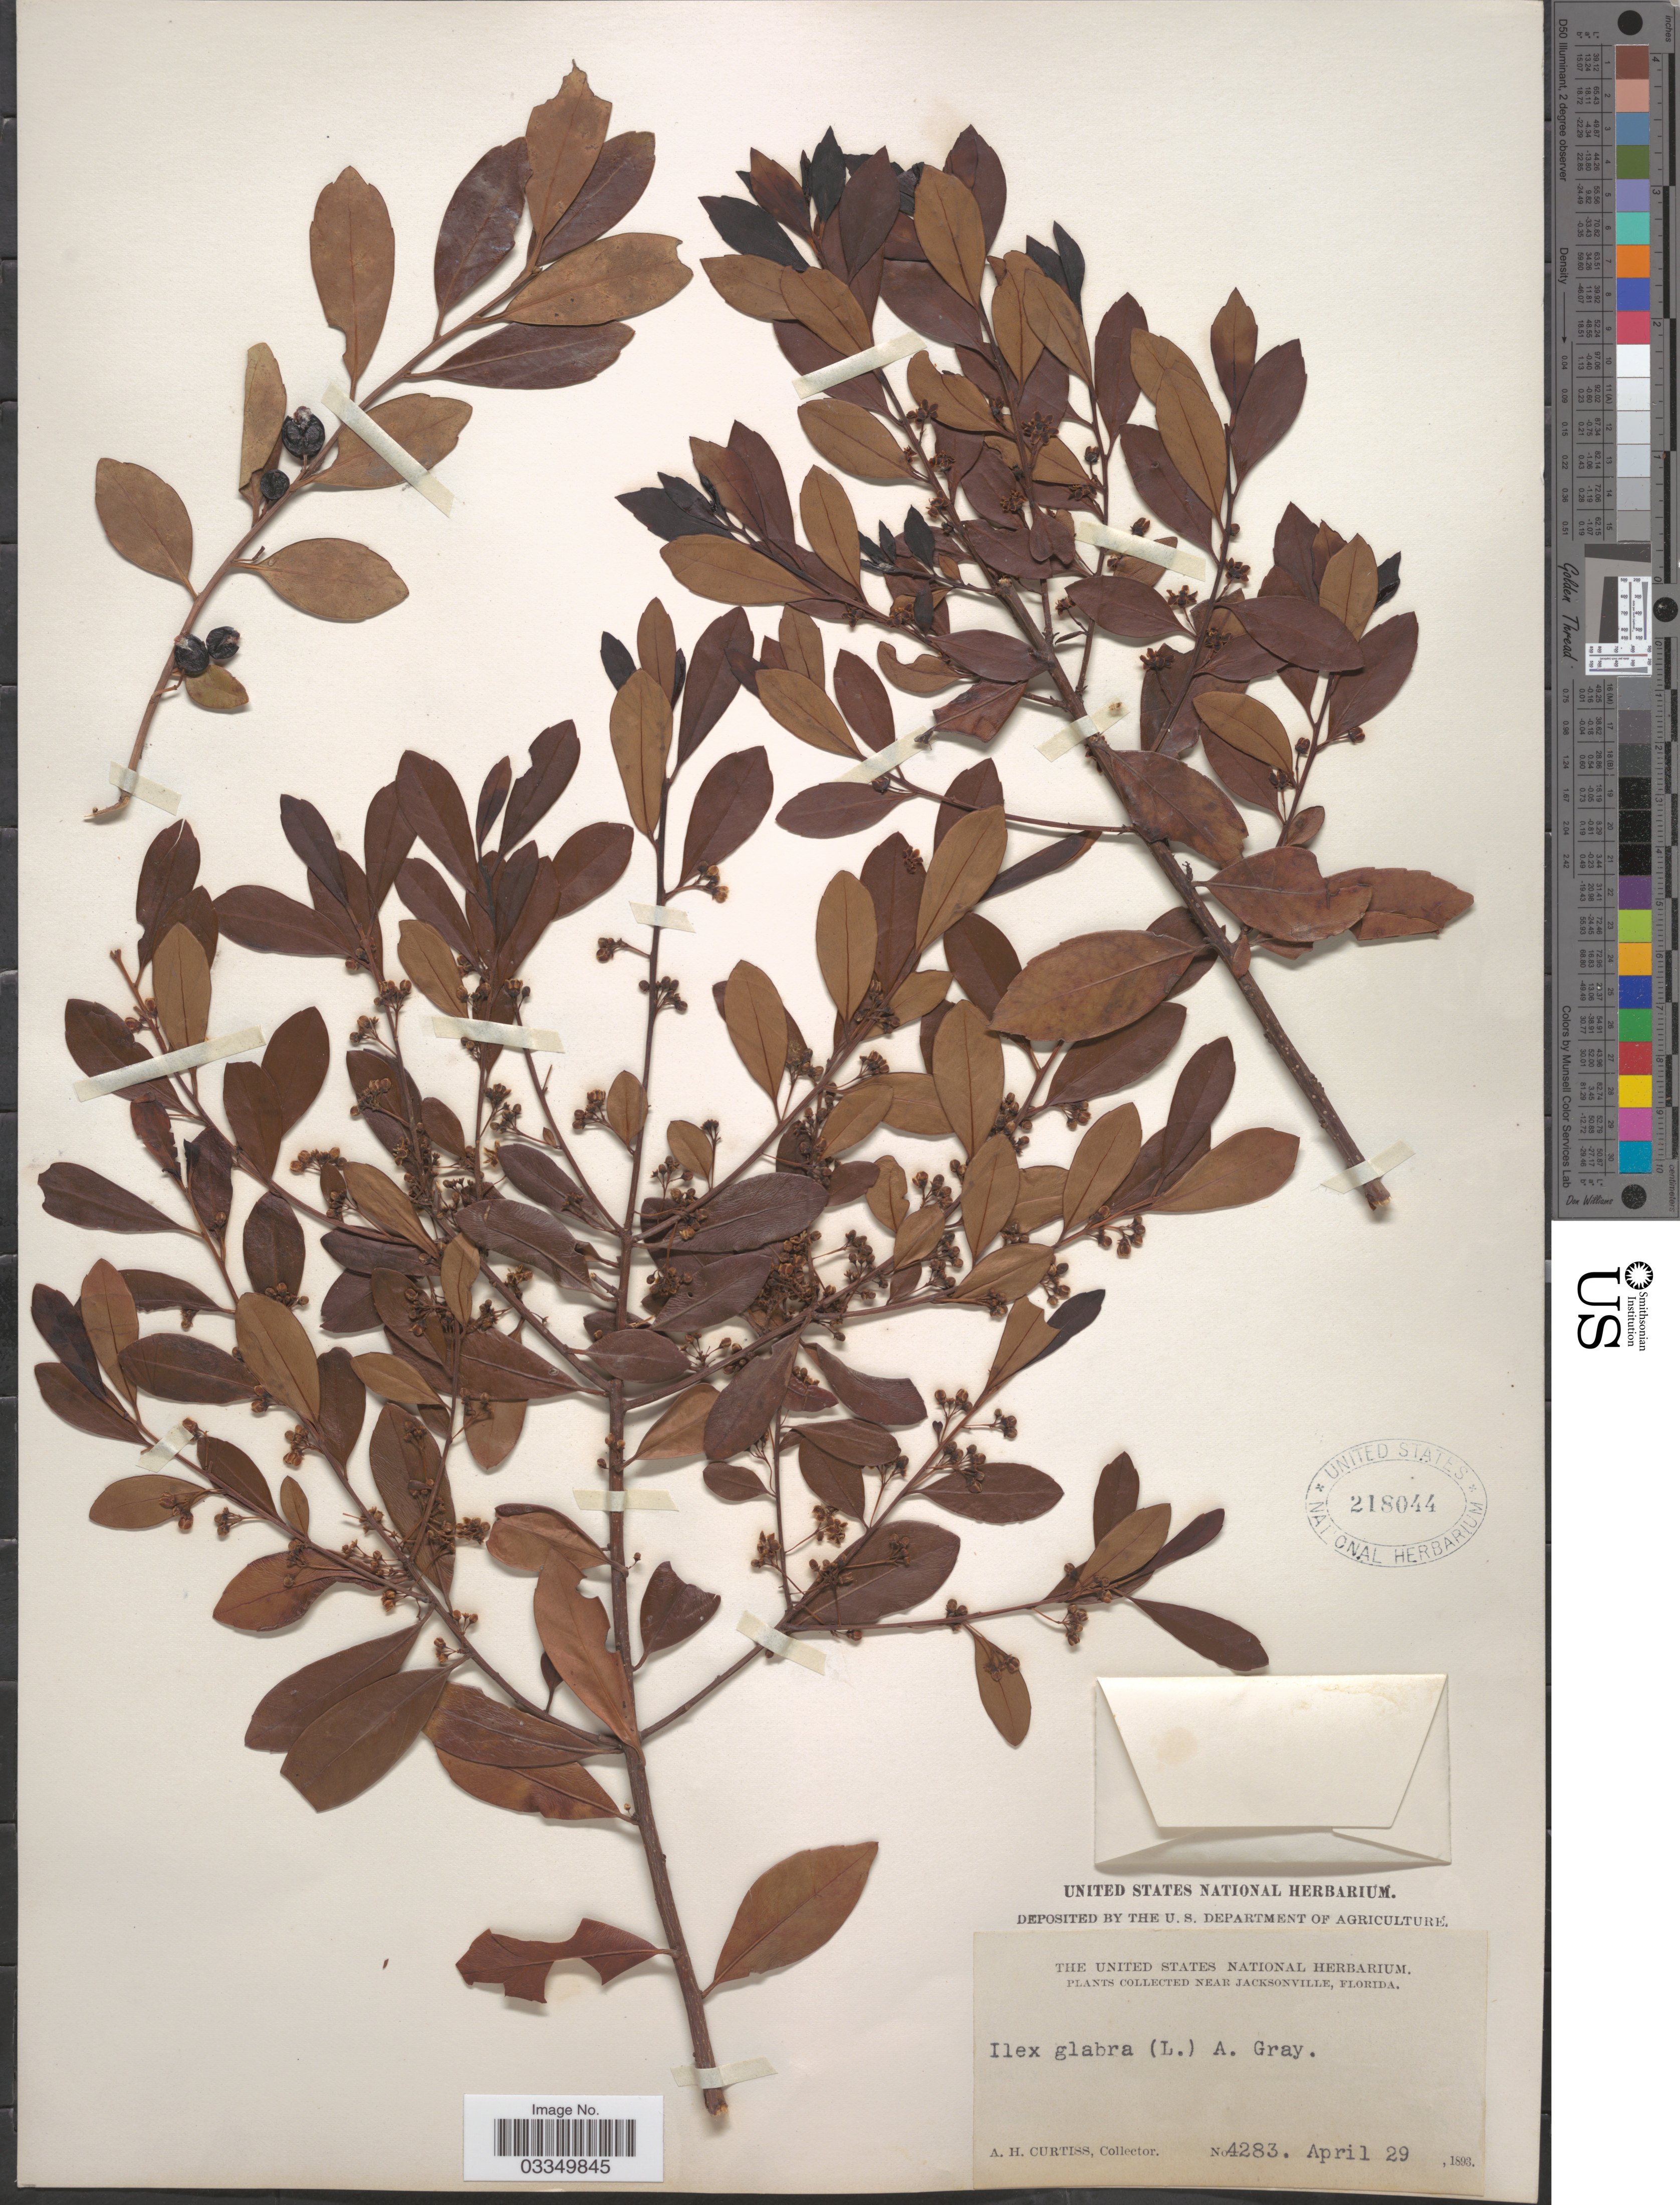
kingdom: Plantae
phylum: Tracheophyta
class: Magnoliopsida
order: Aquifoliales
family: Aquifoliaceae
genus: Ilex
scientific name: Ilex glabra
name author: (L.) A. Gray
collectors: A. H. Curtiss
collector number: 4283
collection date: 1893-04-29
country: United States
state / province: Florida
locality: Near Jacksonville.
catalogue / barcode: US 218044